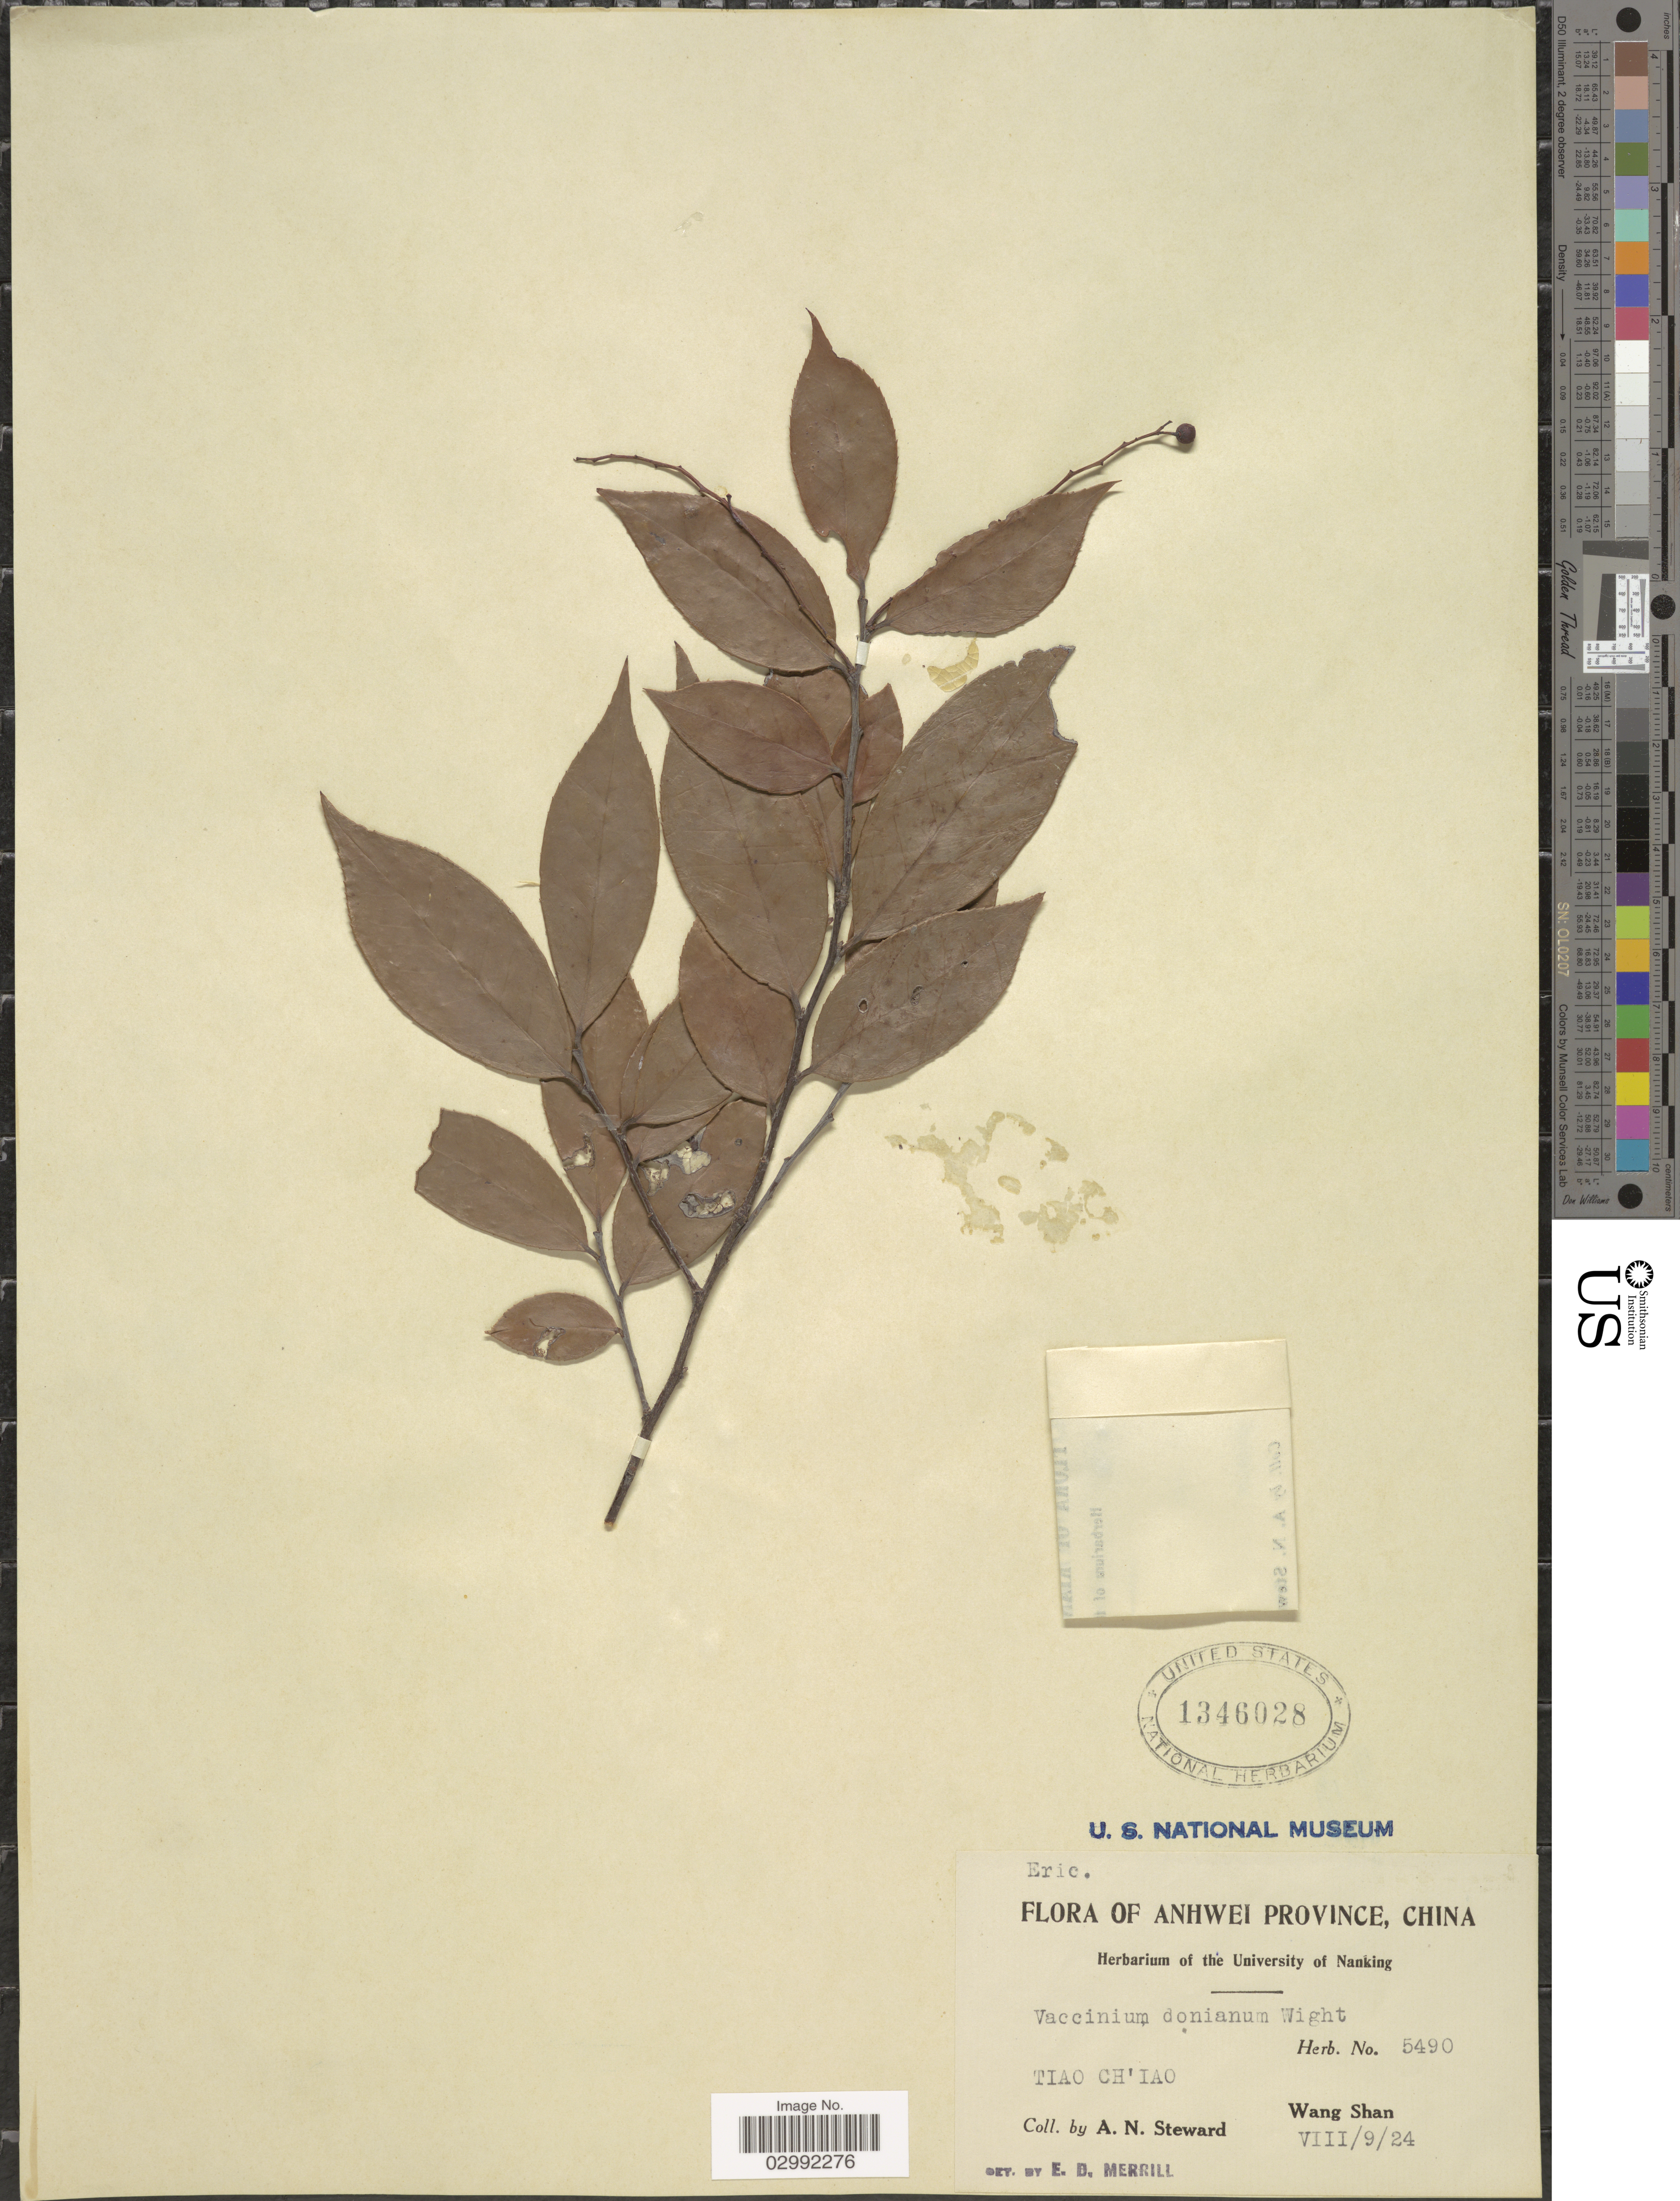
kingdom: Plantae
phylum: Tracheophyta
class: Magnoliopsida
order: Ericales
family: Ericaceae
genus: Vaccinium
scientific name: Vaccinium sprengelii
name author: (G. Don) Sleumer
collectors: A. N. Steward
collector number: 5490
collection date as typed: Transcribed d/m/y: 9/8/24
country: China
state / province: Anhui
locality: Anhwei province. Tiao Ch'iao. Wang Shan.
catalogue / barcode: US 1346028